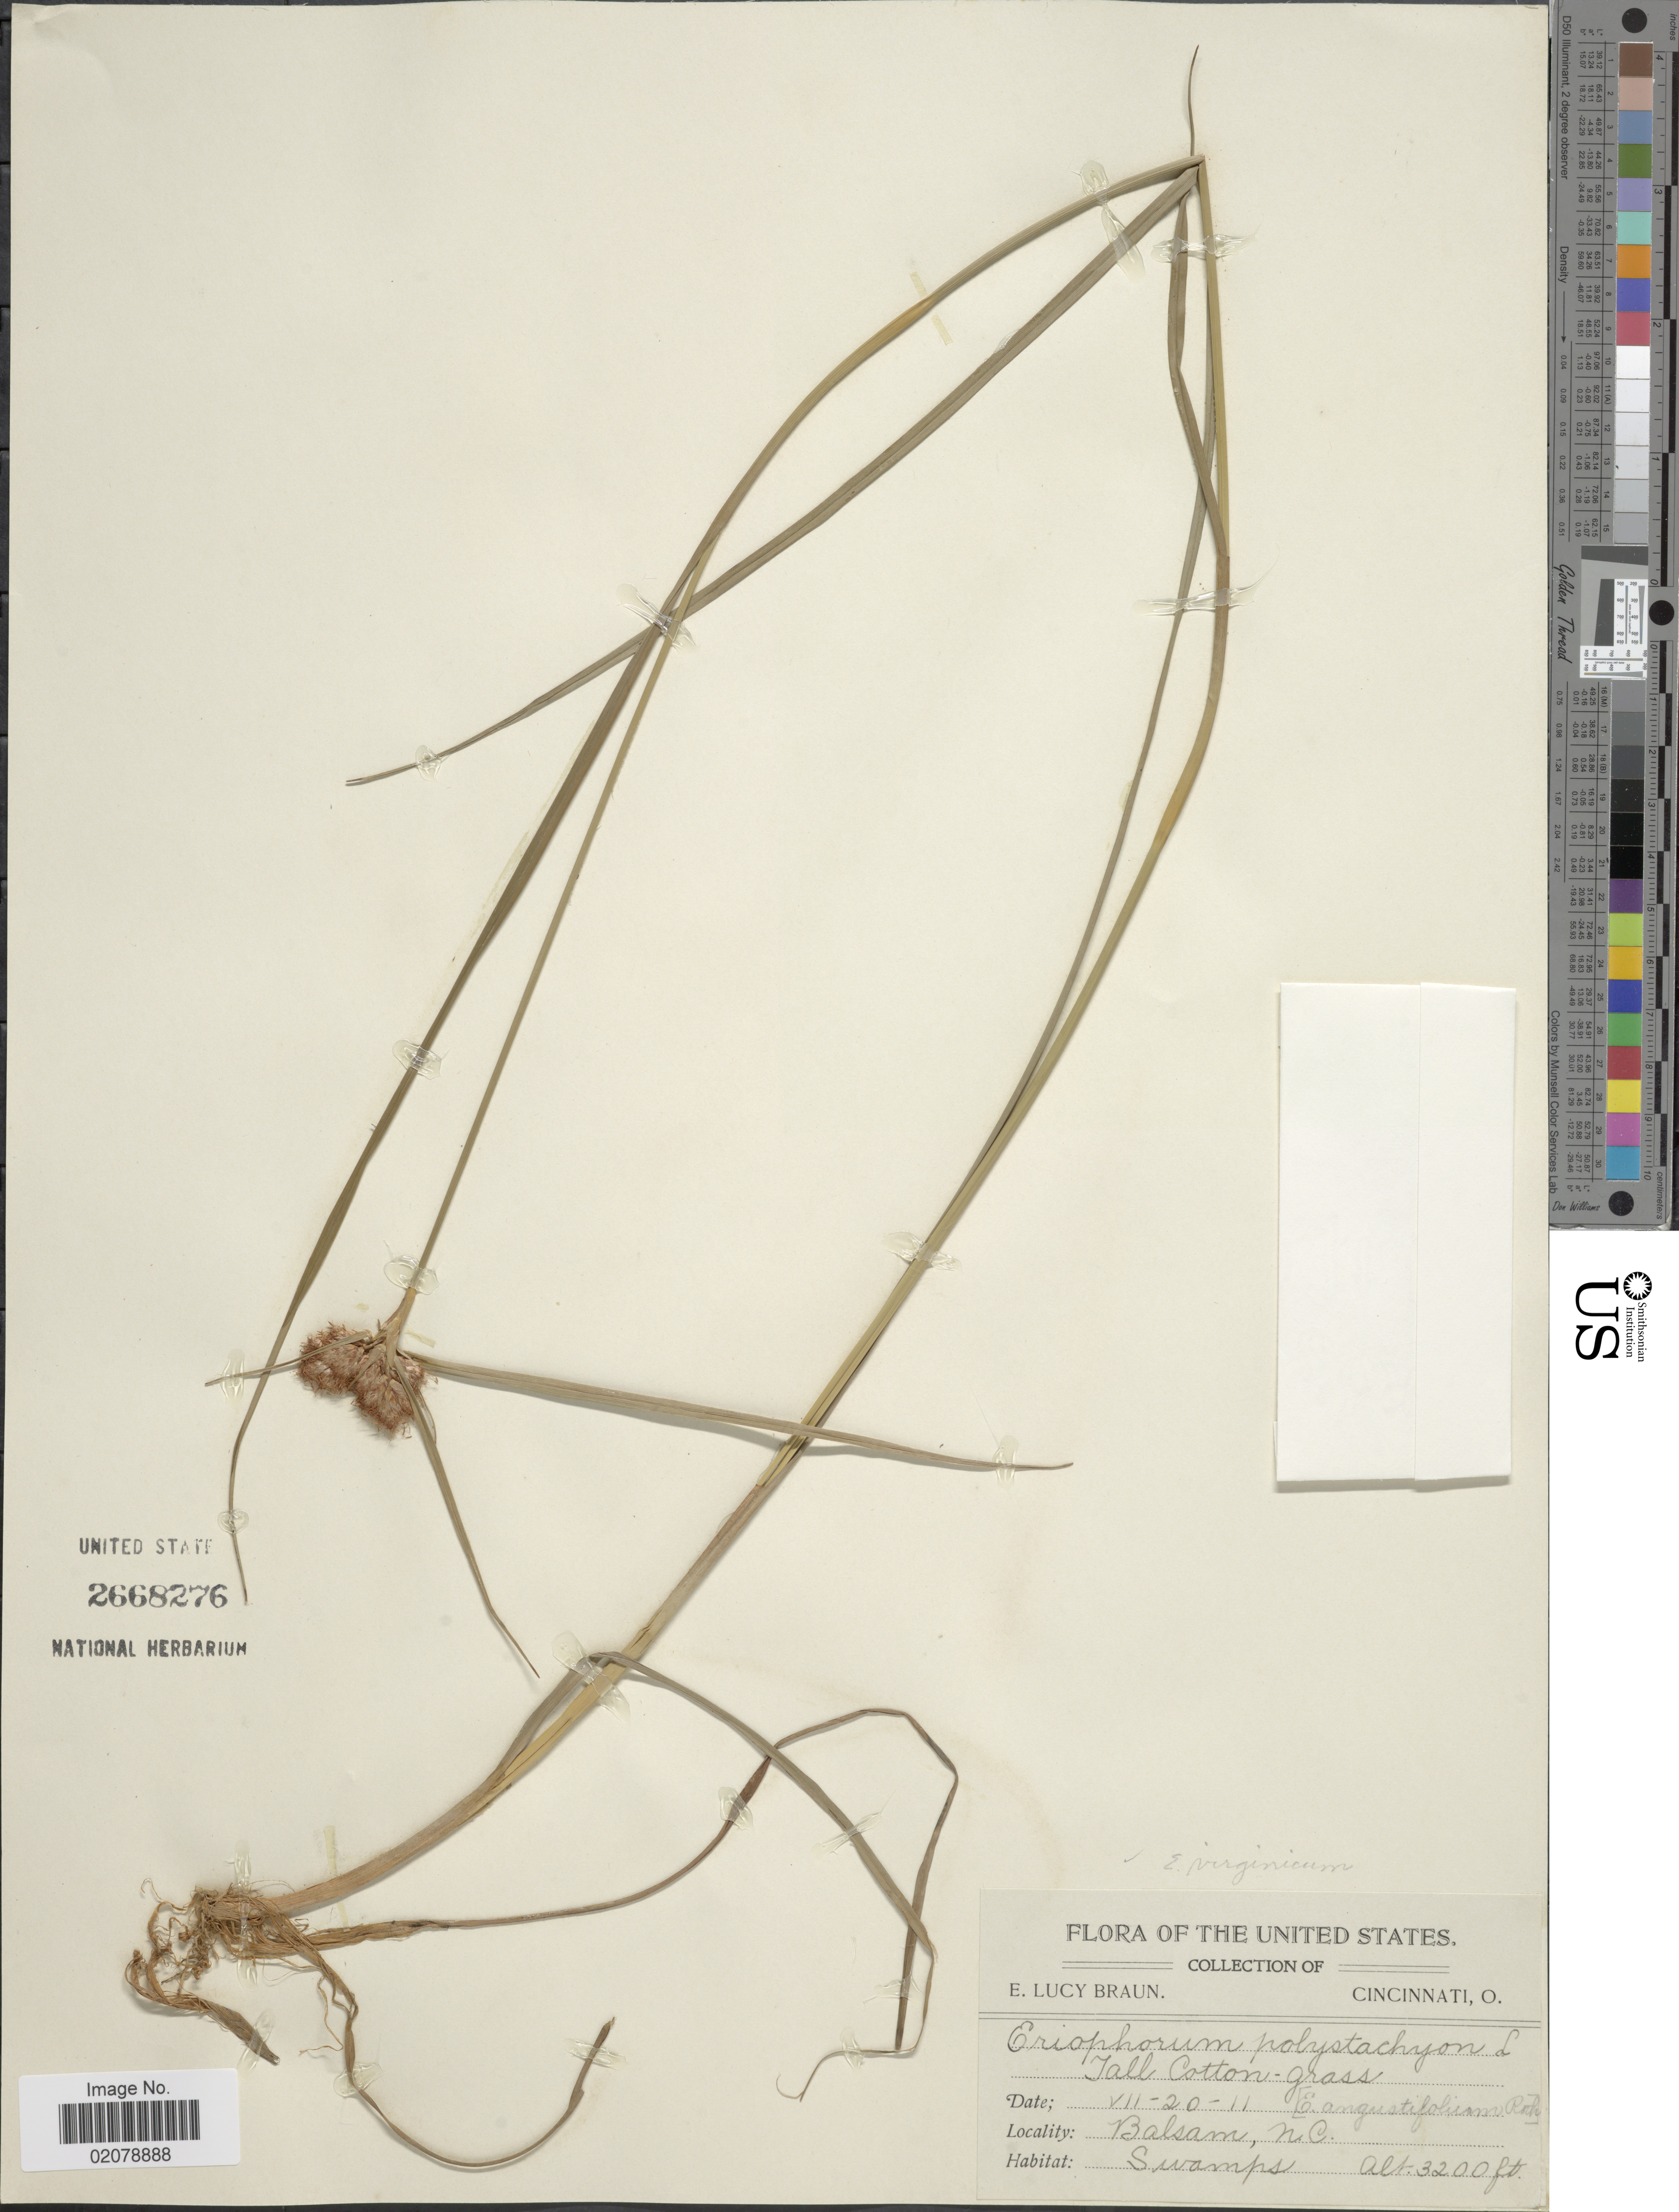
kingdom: Plantae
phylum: Tracheophyta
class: Liliopsida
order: Poales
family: Cyperaceae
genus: Eriophorum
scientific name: Eriophorum virginicum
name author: L.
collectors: E. L. Braun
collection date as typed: Transcribed d/m/y: 20/7/11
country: United States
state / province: North Carolina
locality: Balsam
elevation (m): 975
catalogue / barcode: US 2668276